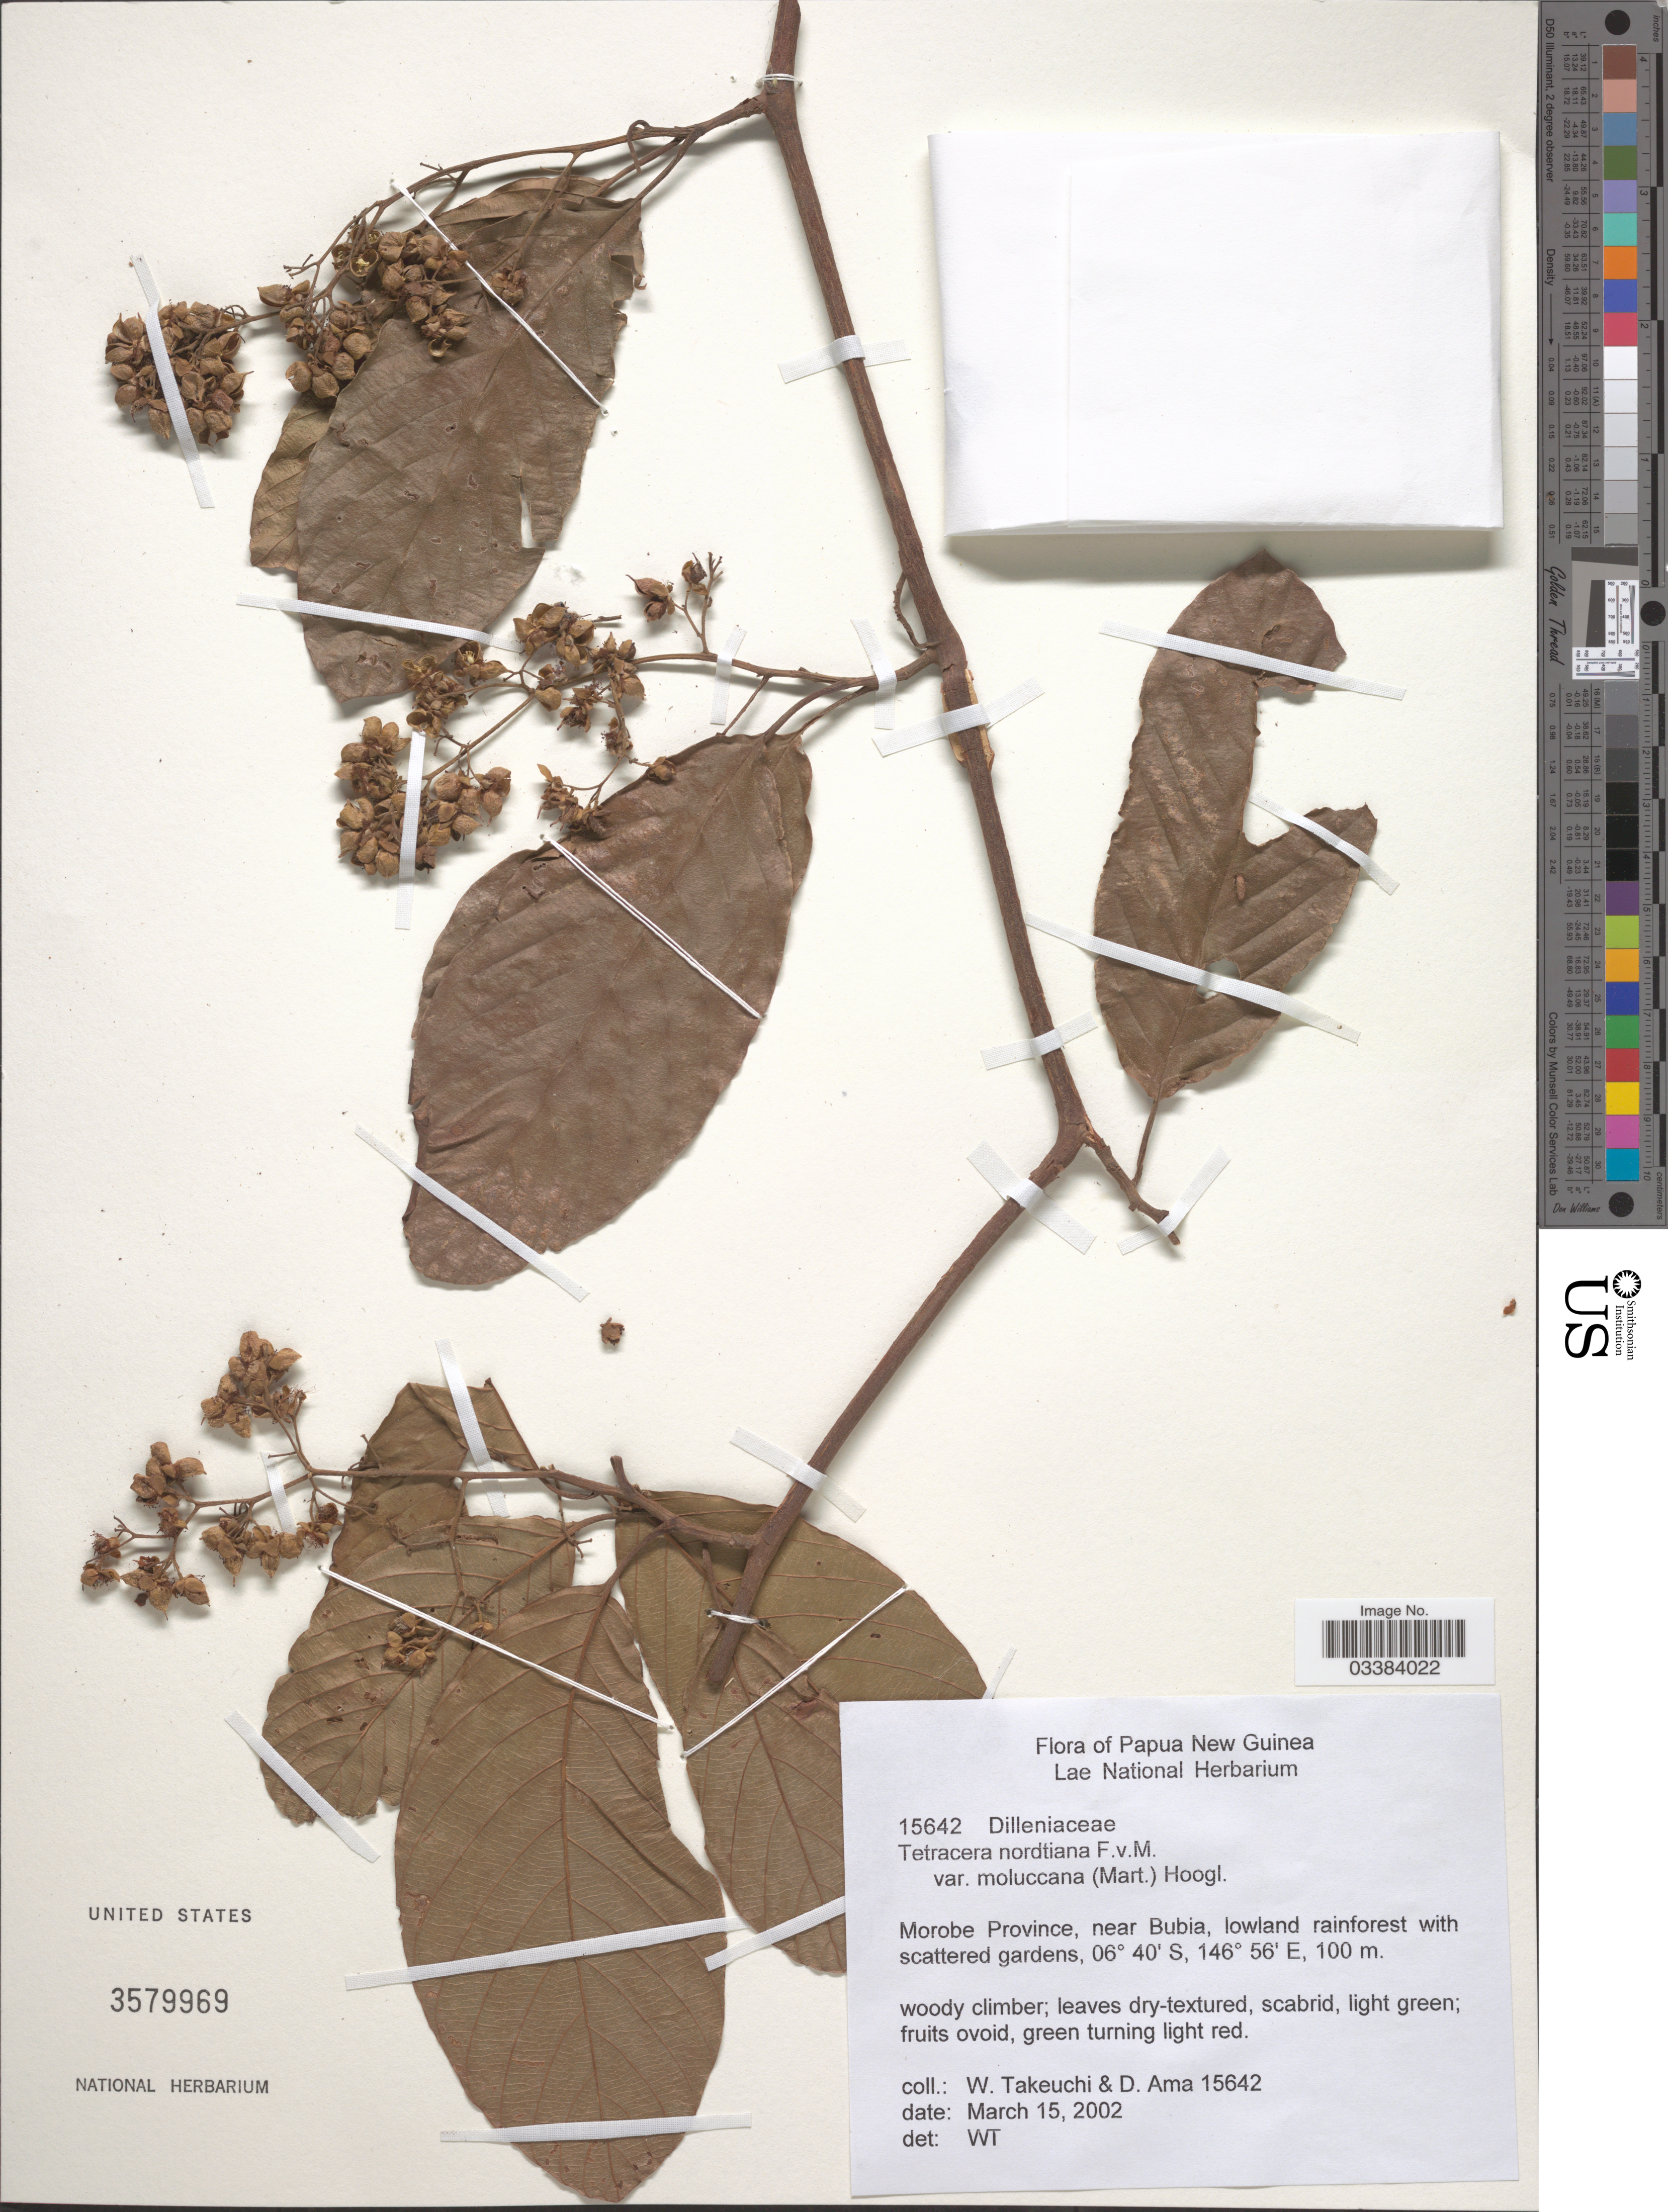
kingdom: Plantae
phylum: Tracheophyta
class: Magnoliopsida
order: Dilleniales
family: Dilleniaceae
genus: Tetracera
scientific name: Tetracera nordtiana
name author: F. Muell.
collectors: W. Takeuchi & D. Ama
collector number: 15642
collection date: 2002-03-15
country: Papua New Guinea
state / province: Morobe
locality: Near Bubia, lowland rainforest with scattered gardens.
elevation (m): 100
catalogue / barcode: US 3579969